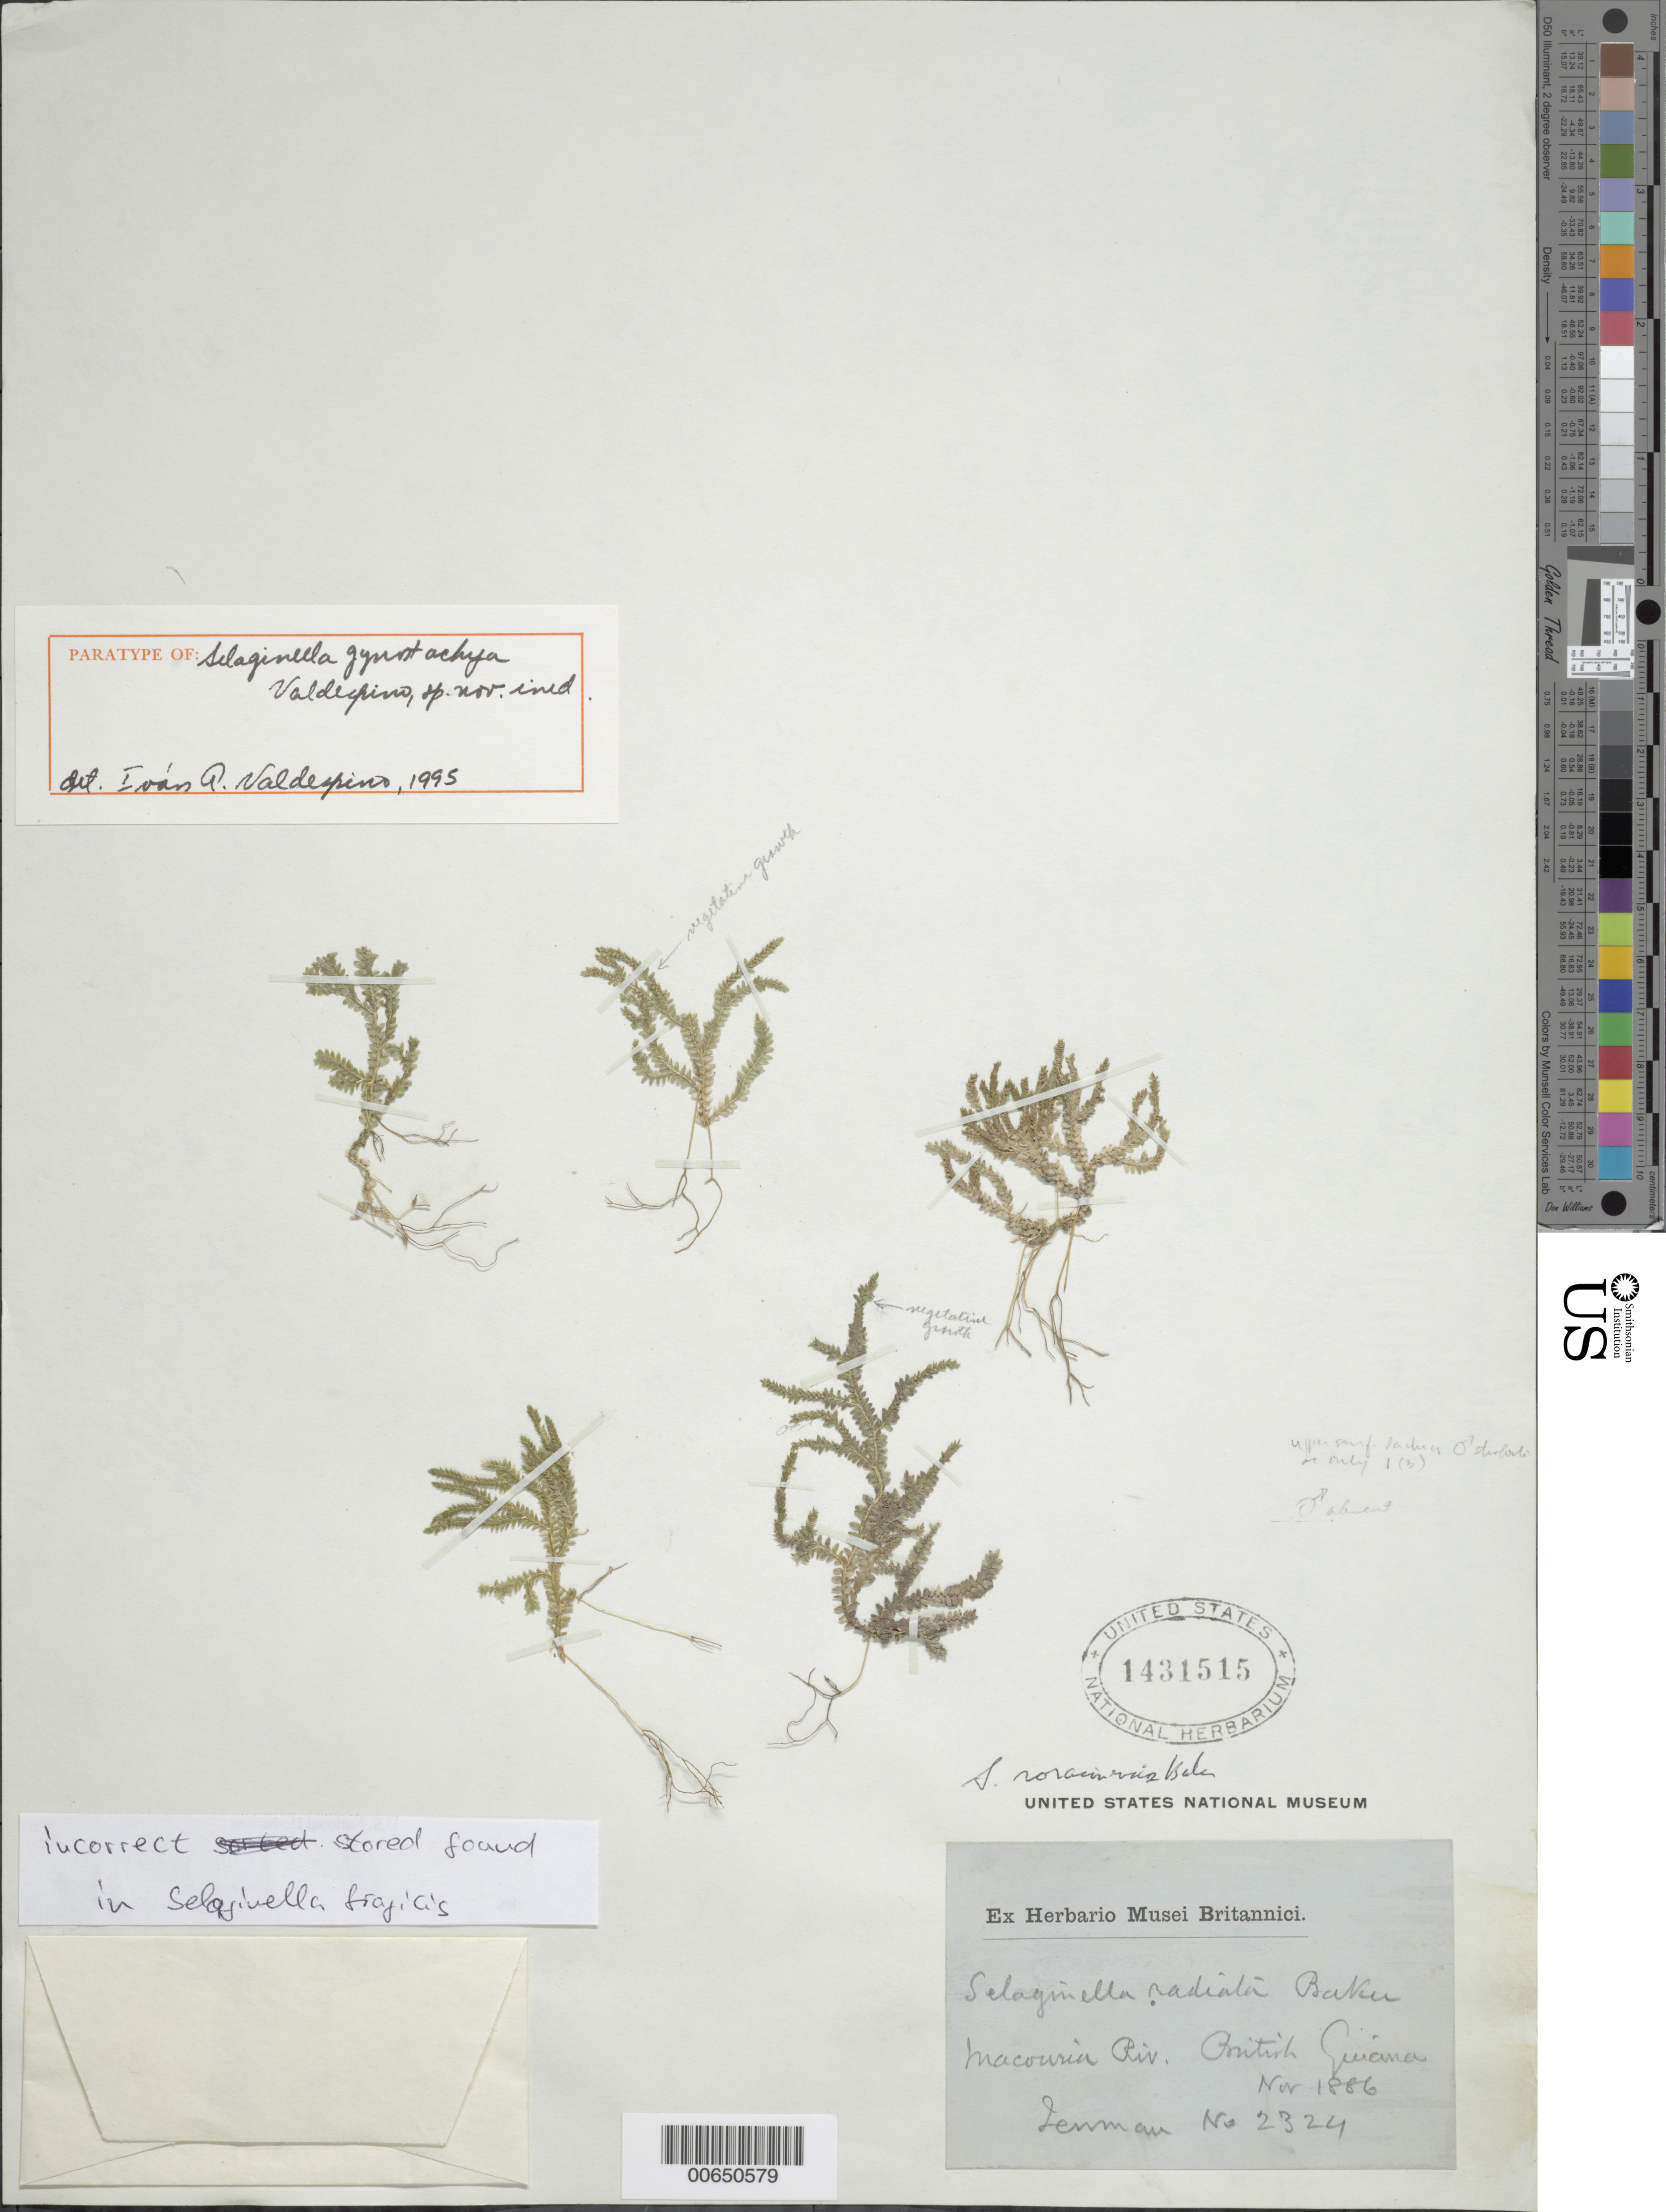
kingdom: Plantae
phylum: Tracheophyta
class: Lycopodiopsida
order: Selaginellales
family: Selaginellaceae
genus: Selaginella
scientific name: Selaginella gymnostachya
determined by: Valdespino, I. A., (PMA), Universidad de Panama (PANAMA)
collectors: G. S. Jenman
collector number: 2324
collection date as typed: November 1886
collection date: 1886-11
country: Guyana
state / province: U. Demerara-Berbice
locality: Macouria R.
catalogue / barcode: US 1431515